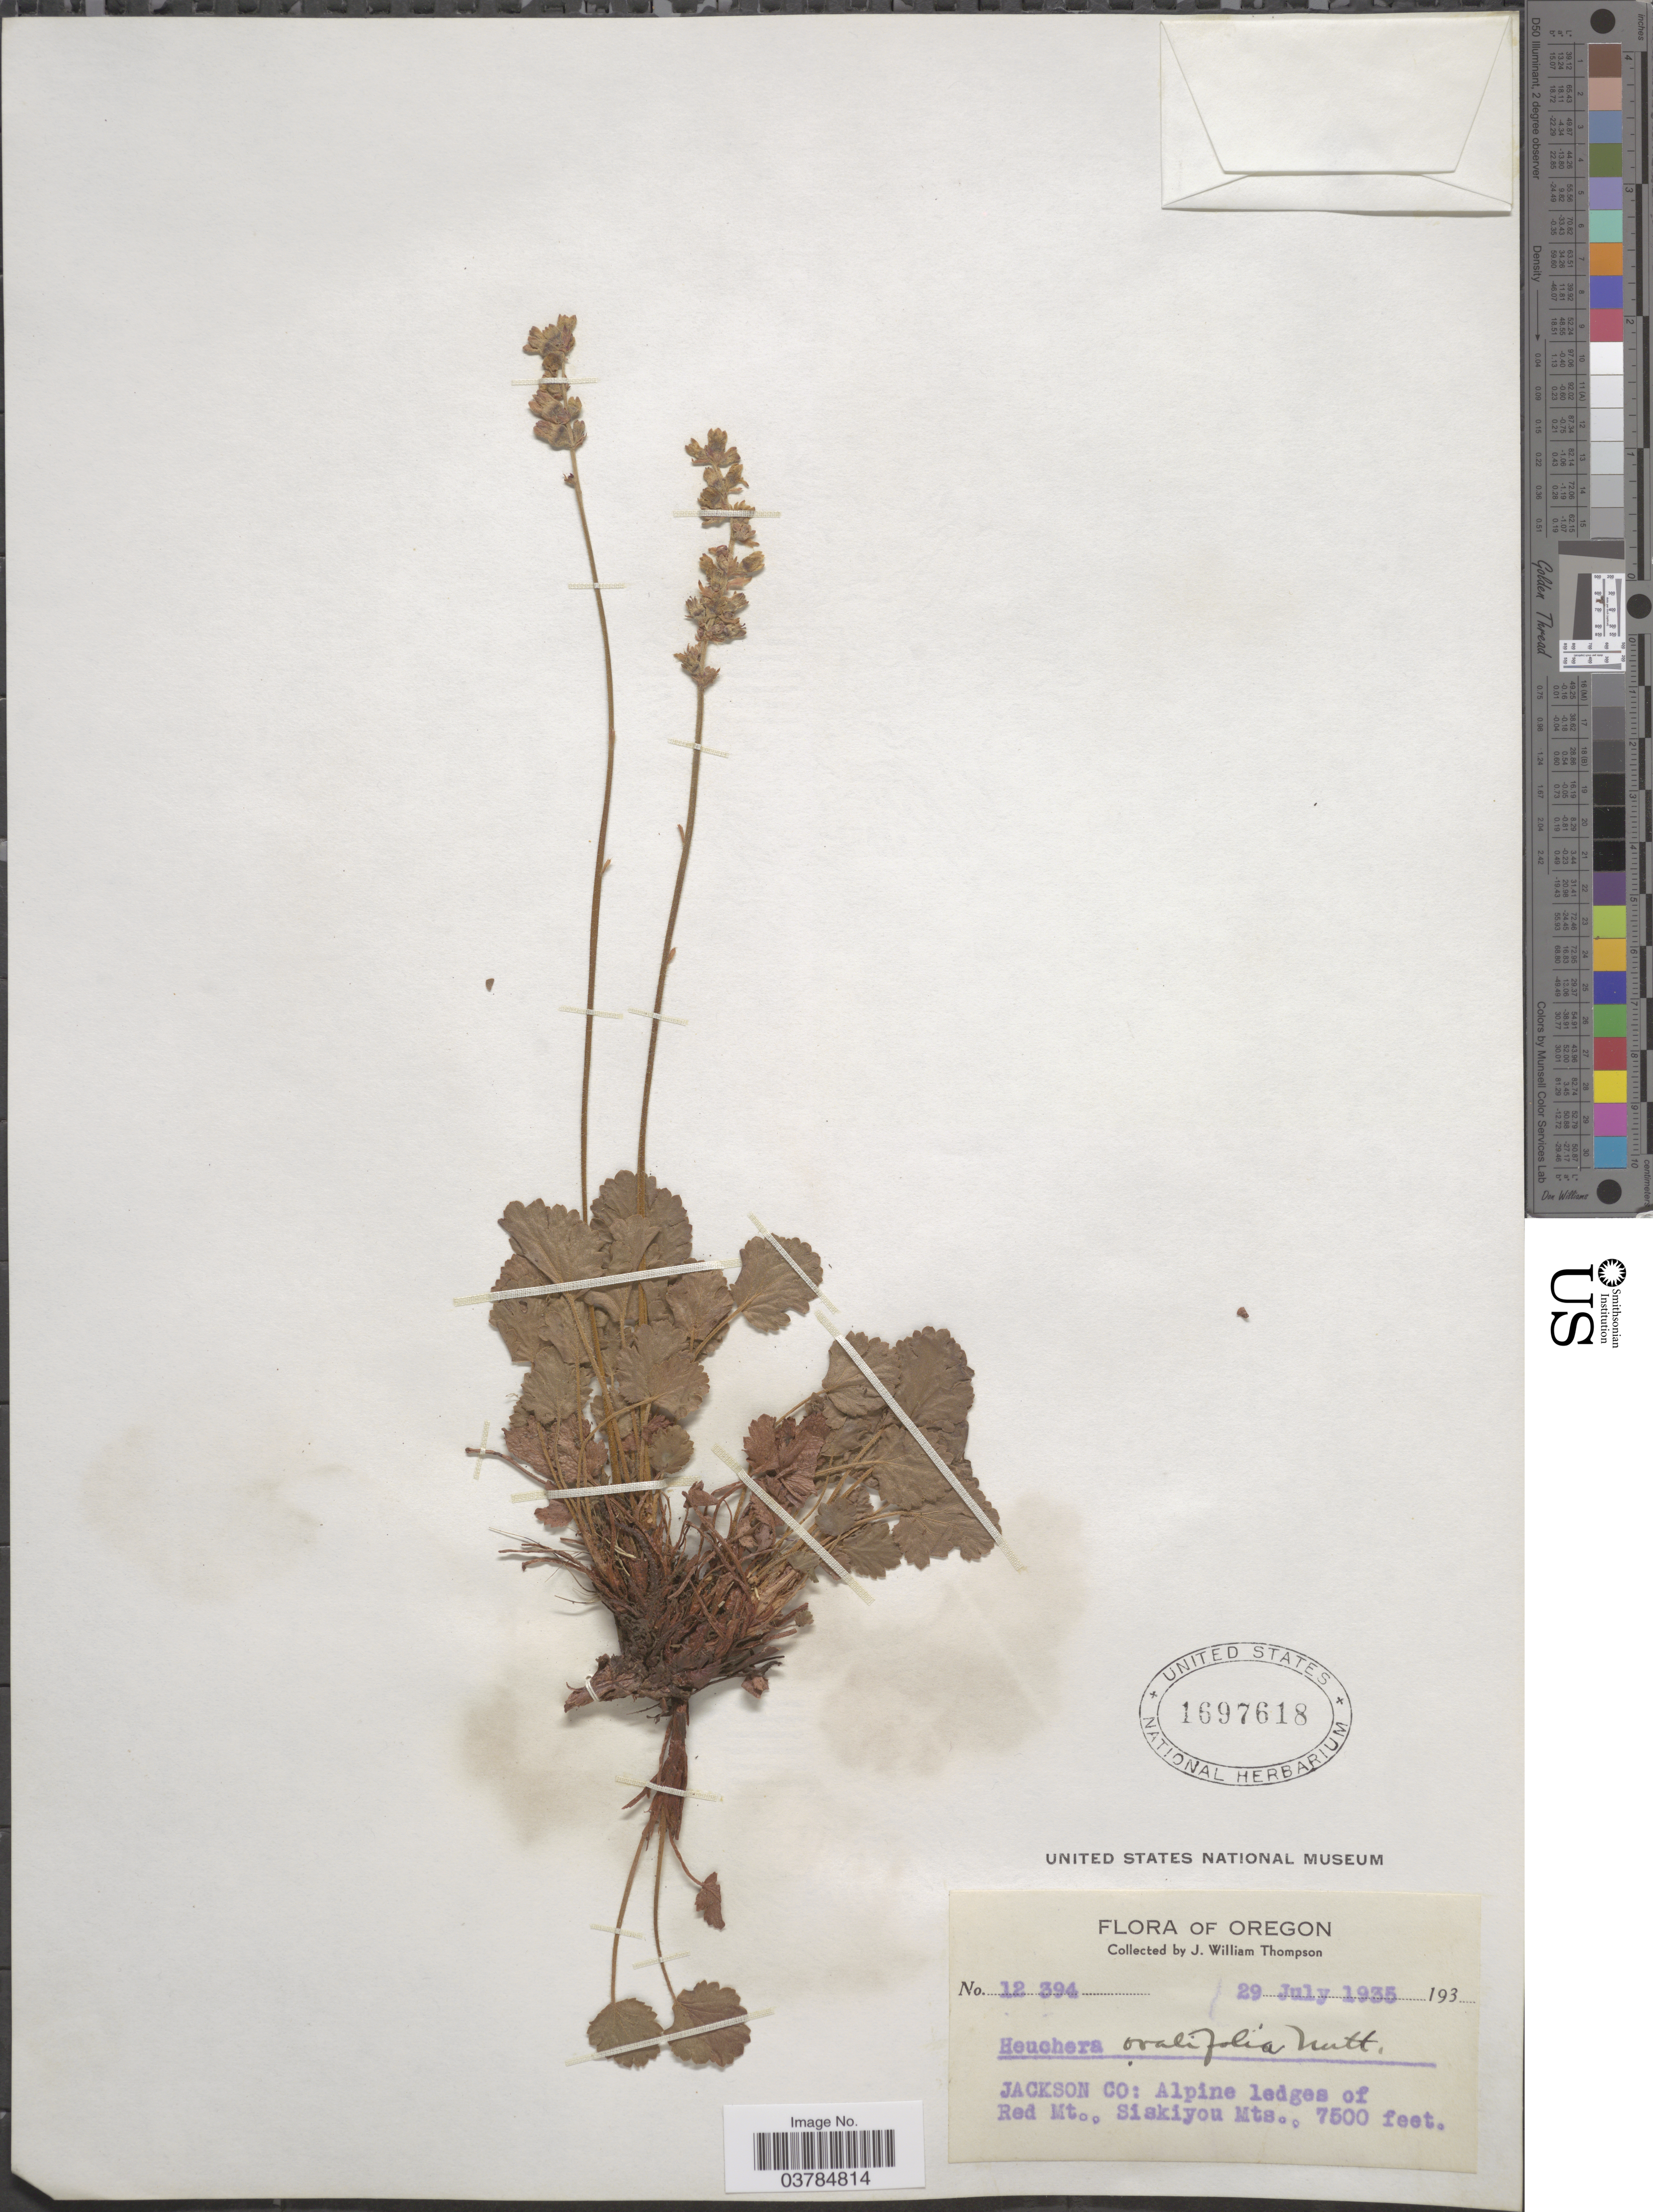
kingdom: Plantae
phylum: Tracheophyta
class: Magnoliopsida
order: Saxifragales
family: Saxifragaceae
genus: Heuchera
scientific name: Heuchera ovalifolia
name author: Torr. & A. Gray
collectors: J. W. Thompson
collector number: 12394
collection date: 1935-07-29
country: United States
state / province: Oregon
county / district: Jackson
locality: Jackson Co: Alpine ledges of Red Mt., Siskiyou Mts.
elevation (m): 2286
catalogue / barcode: US 1697618